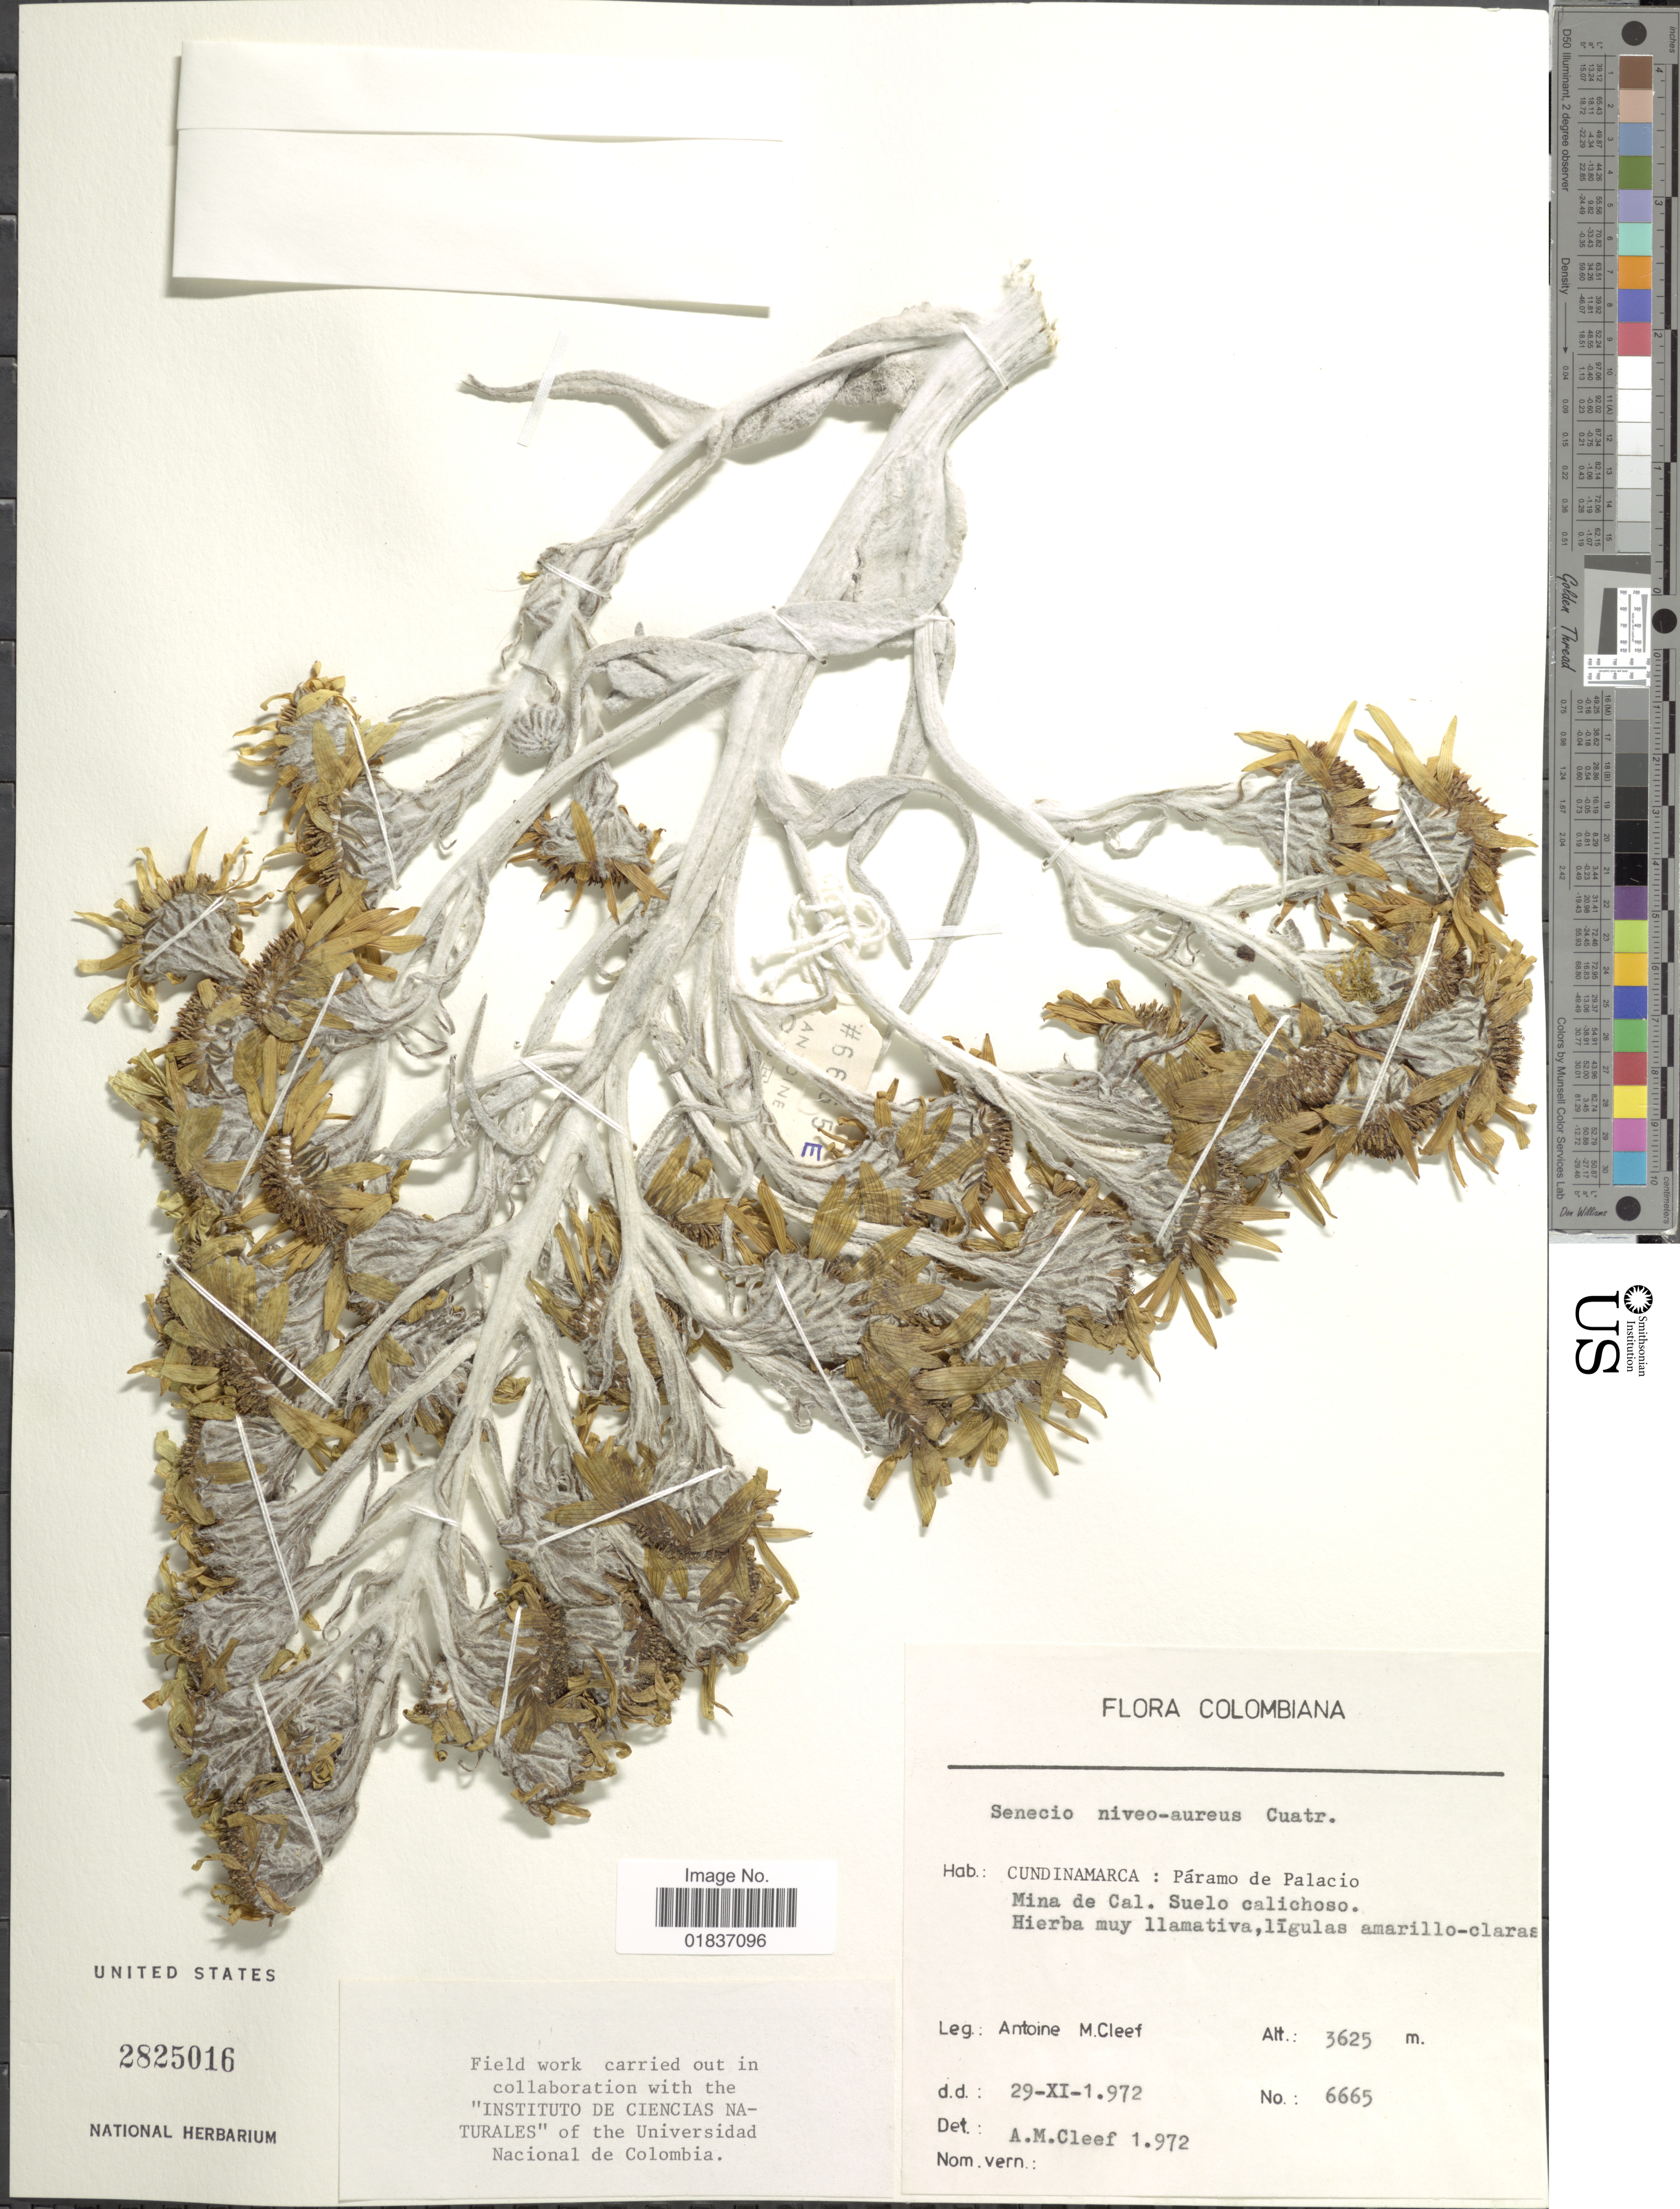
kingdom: Plantae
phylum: Tracheophyta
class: Magnoliopsida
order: Asterales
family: Asteraceae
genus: Senecio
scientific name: Senecio niveo-aureus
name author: Cuatrec.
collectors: A. M. Cleef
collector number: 6665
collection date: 1972-11-29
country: Colombia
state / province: Cundinamarca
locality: Cundinamarca: Paramo de Palacio. Mina de Cal.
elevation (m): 3625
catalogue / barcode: US 2825016